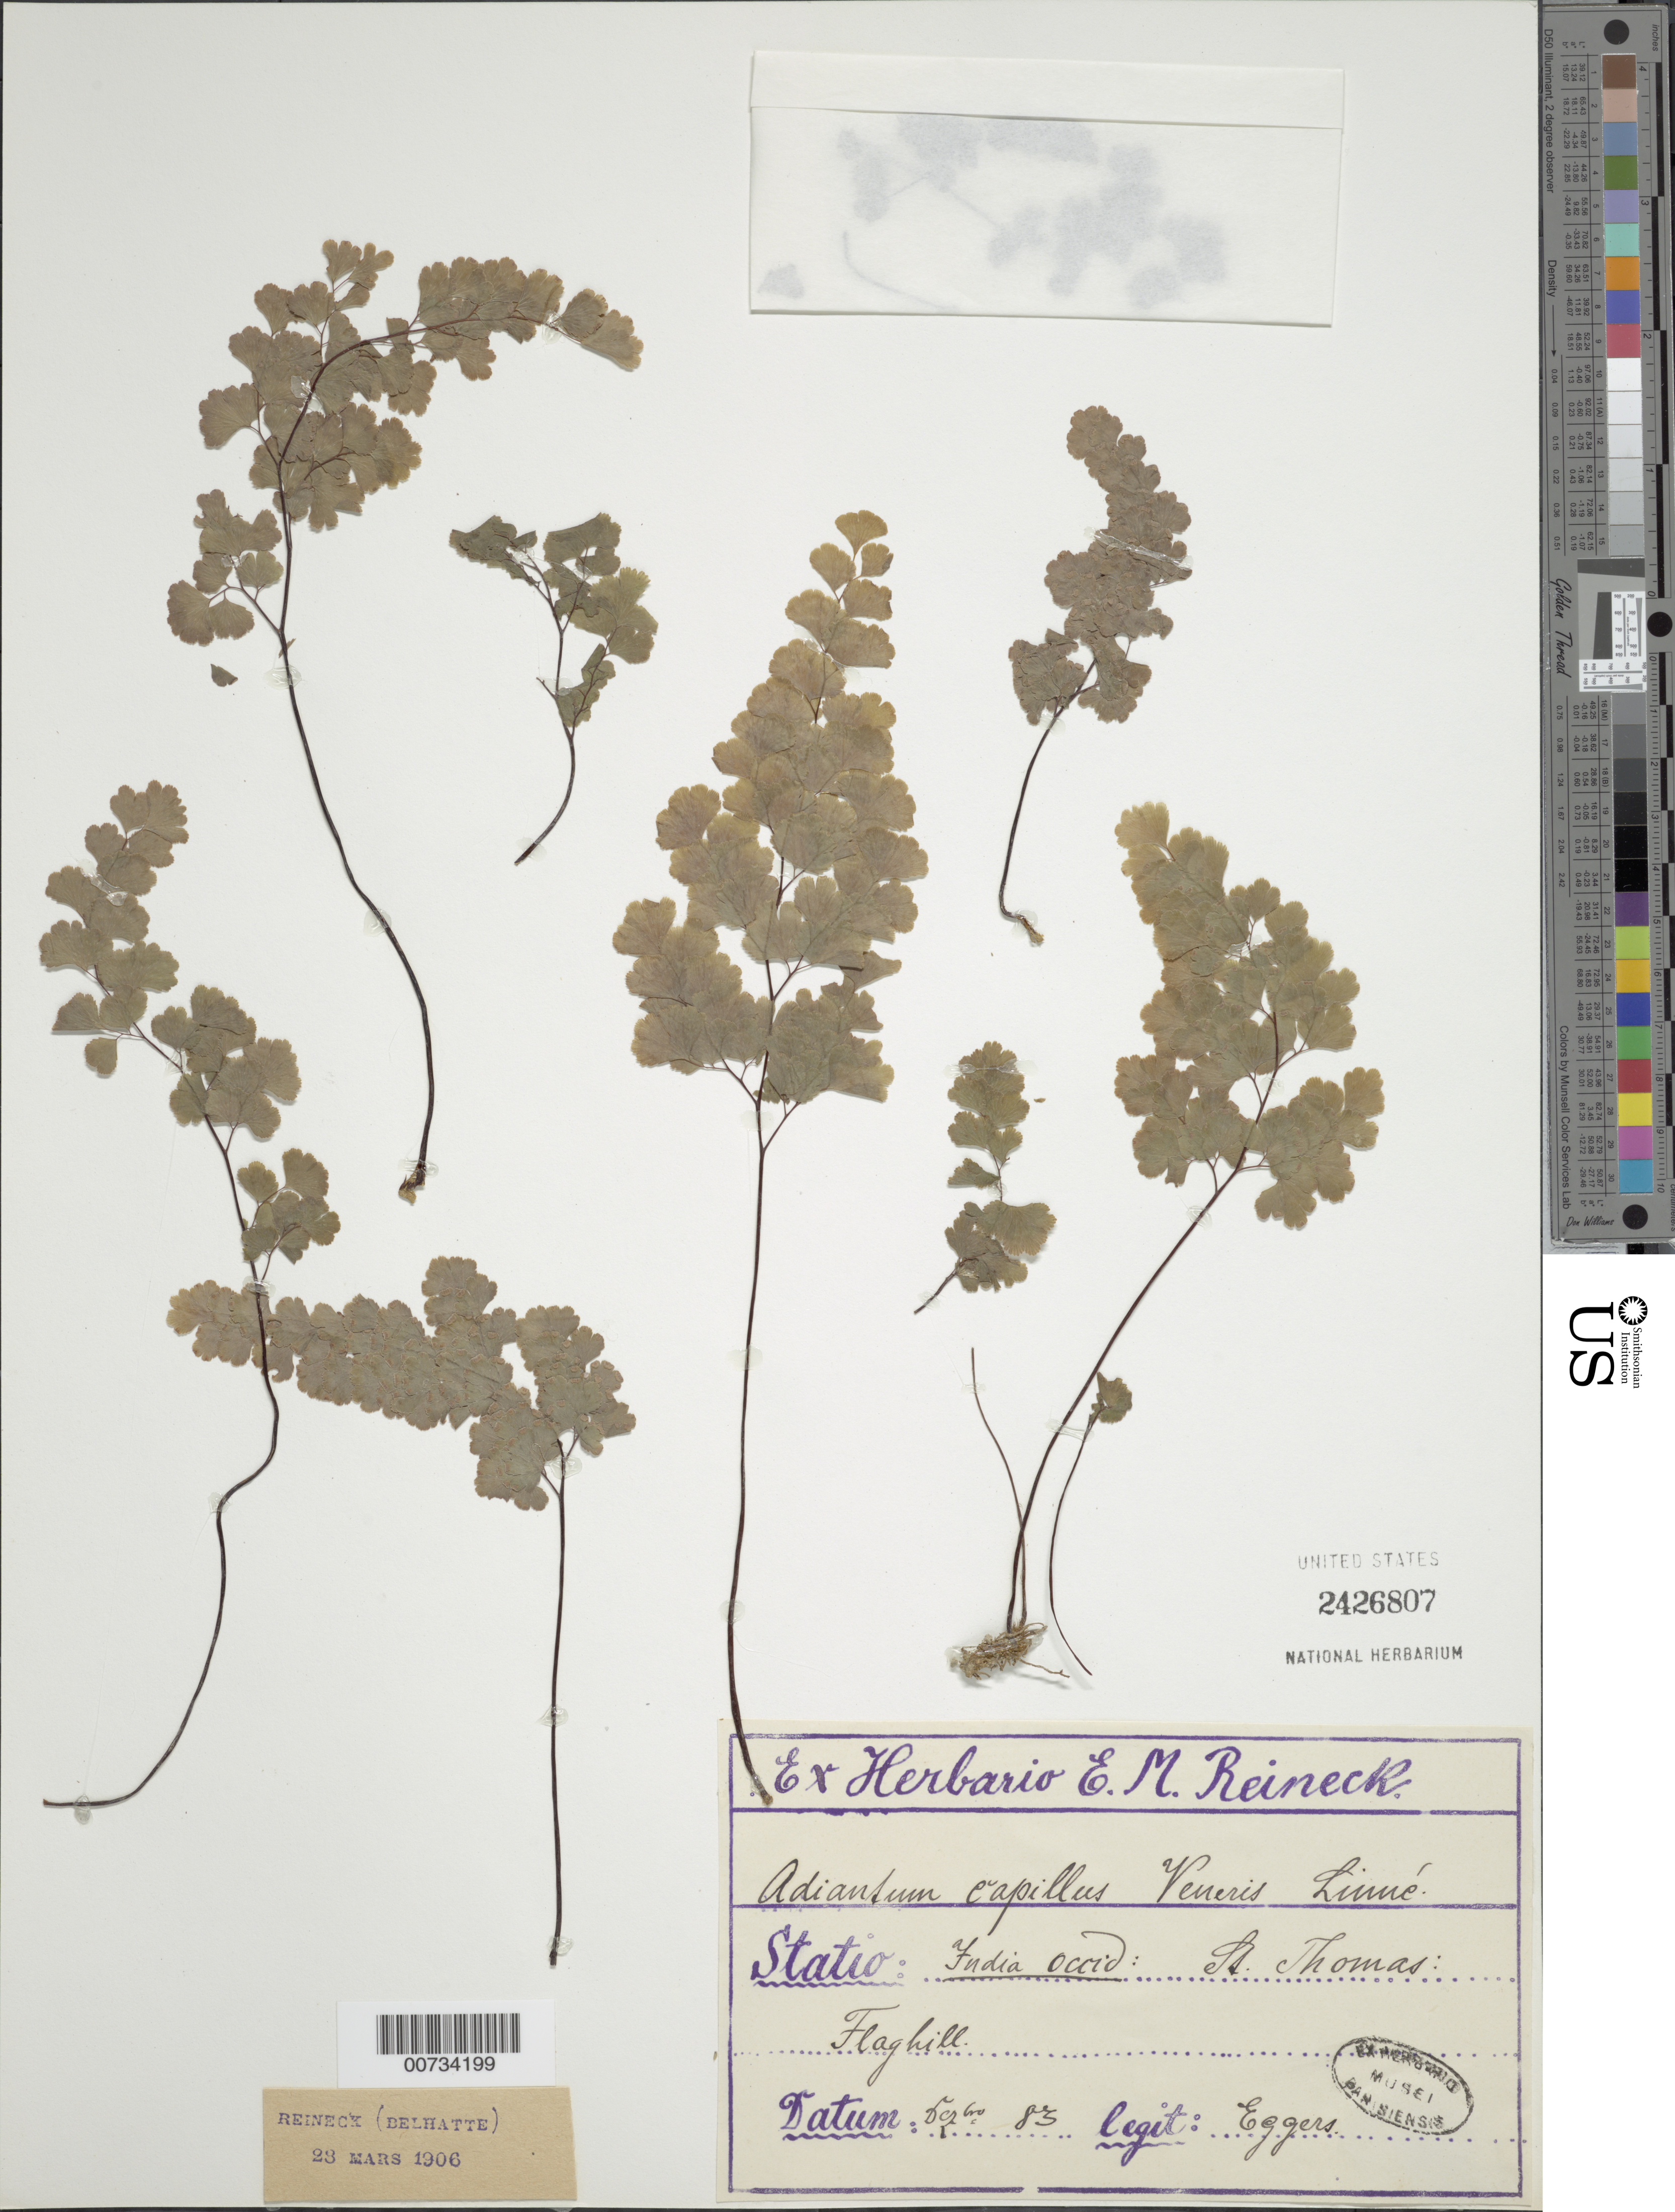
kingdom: Plantae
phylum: Tracheophyta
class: Polypodiopsida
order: Polypodiales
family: Pteridaceae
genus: Adiantum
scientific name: Adiantum capillus-veneris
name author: L.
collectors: H. F. A. von Eggers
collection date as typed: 1885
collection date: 1885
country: U.S. Virgin Islands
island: St. Thomas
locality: Flag Hill, St. Thomas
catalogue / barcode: US 2426807